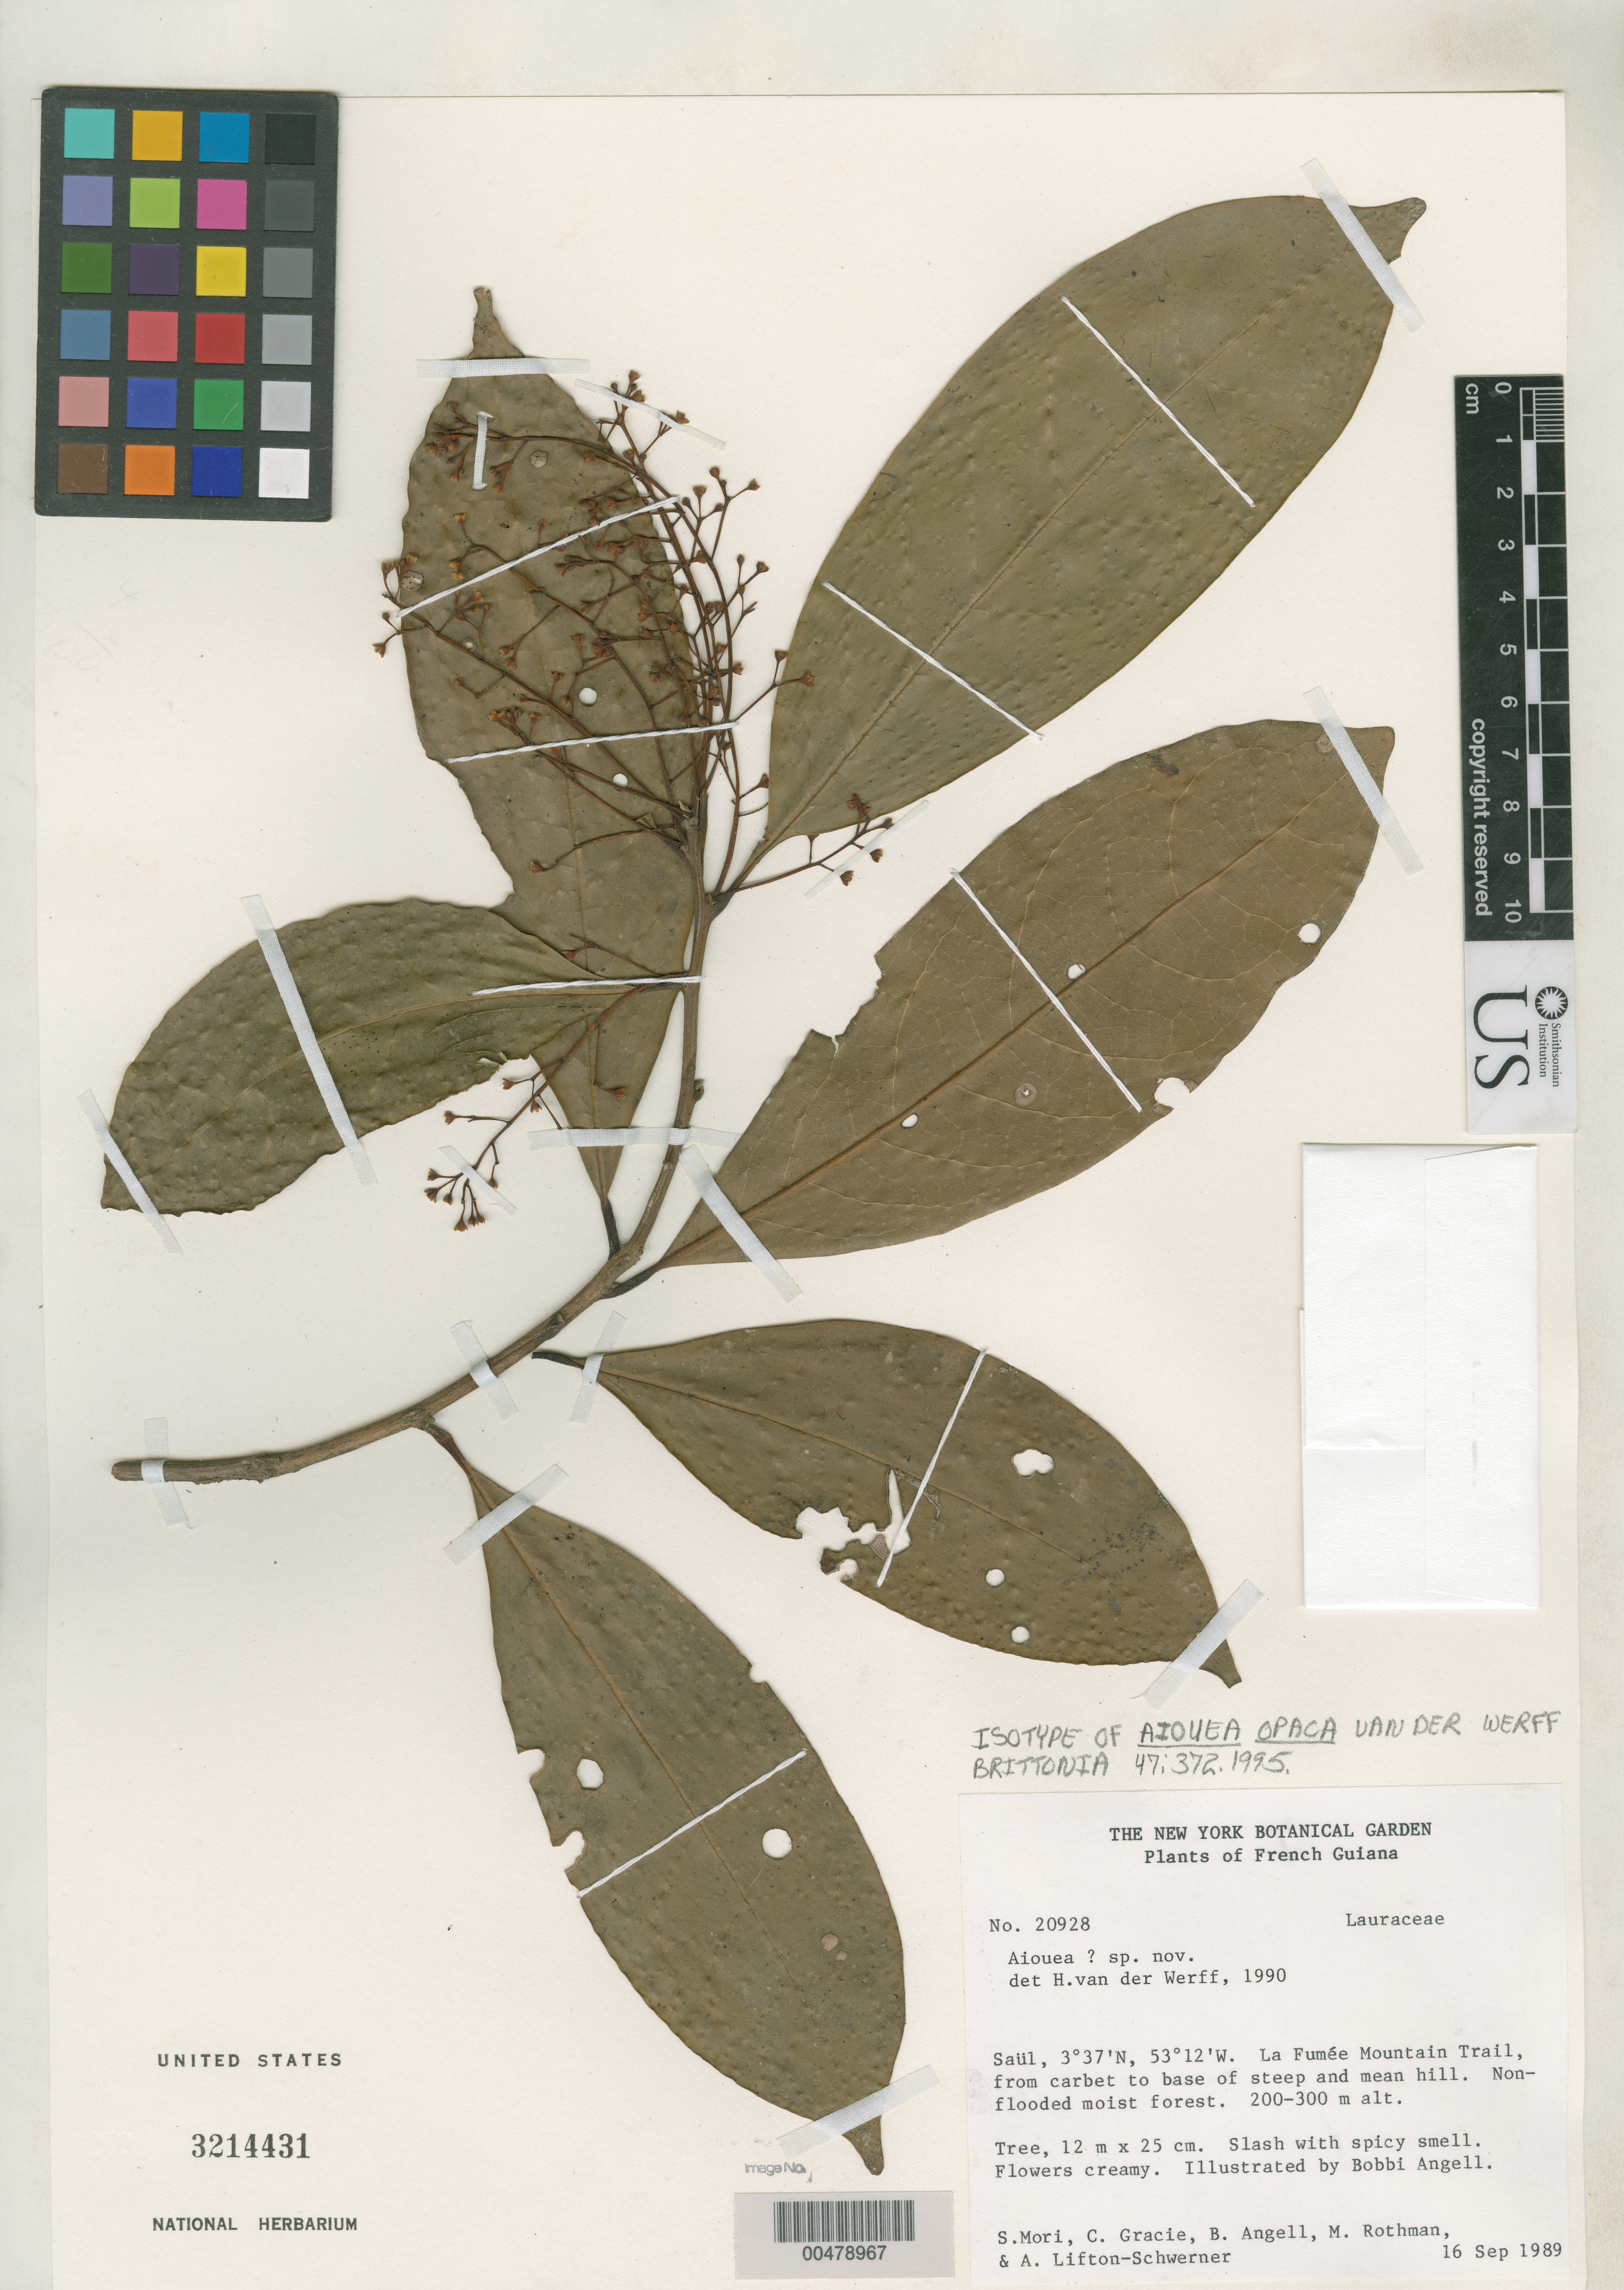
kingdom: Plantae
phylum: Tracheophyta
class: Magnoliopsida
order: Laurales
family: Lauraceae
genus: Aiouea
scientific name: Aiouea opaca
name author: van der Werff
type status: Isotype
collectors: S. Mori, C. A. Gracie, Bobbi Angell, M. Rothman & A. Liston-Schwerner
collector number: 20928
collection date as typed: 16 Sep 1989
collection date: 1989-09-16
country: French Guiana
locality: Saul, Lafumee Mountain Trail, from Carbet to base of Steep & Mean hill.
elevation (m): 200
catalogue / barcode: US 3214431